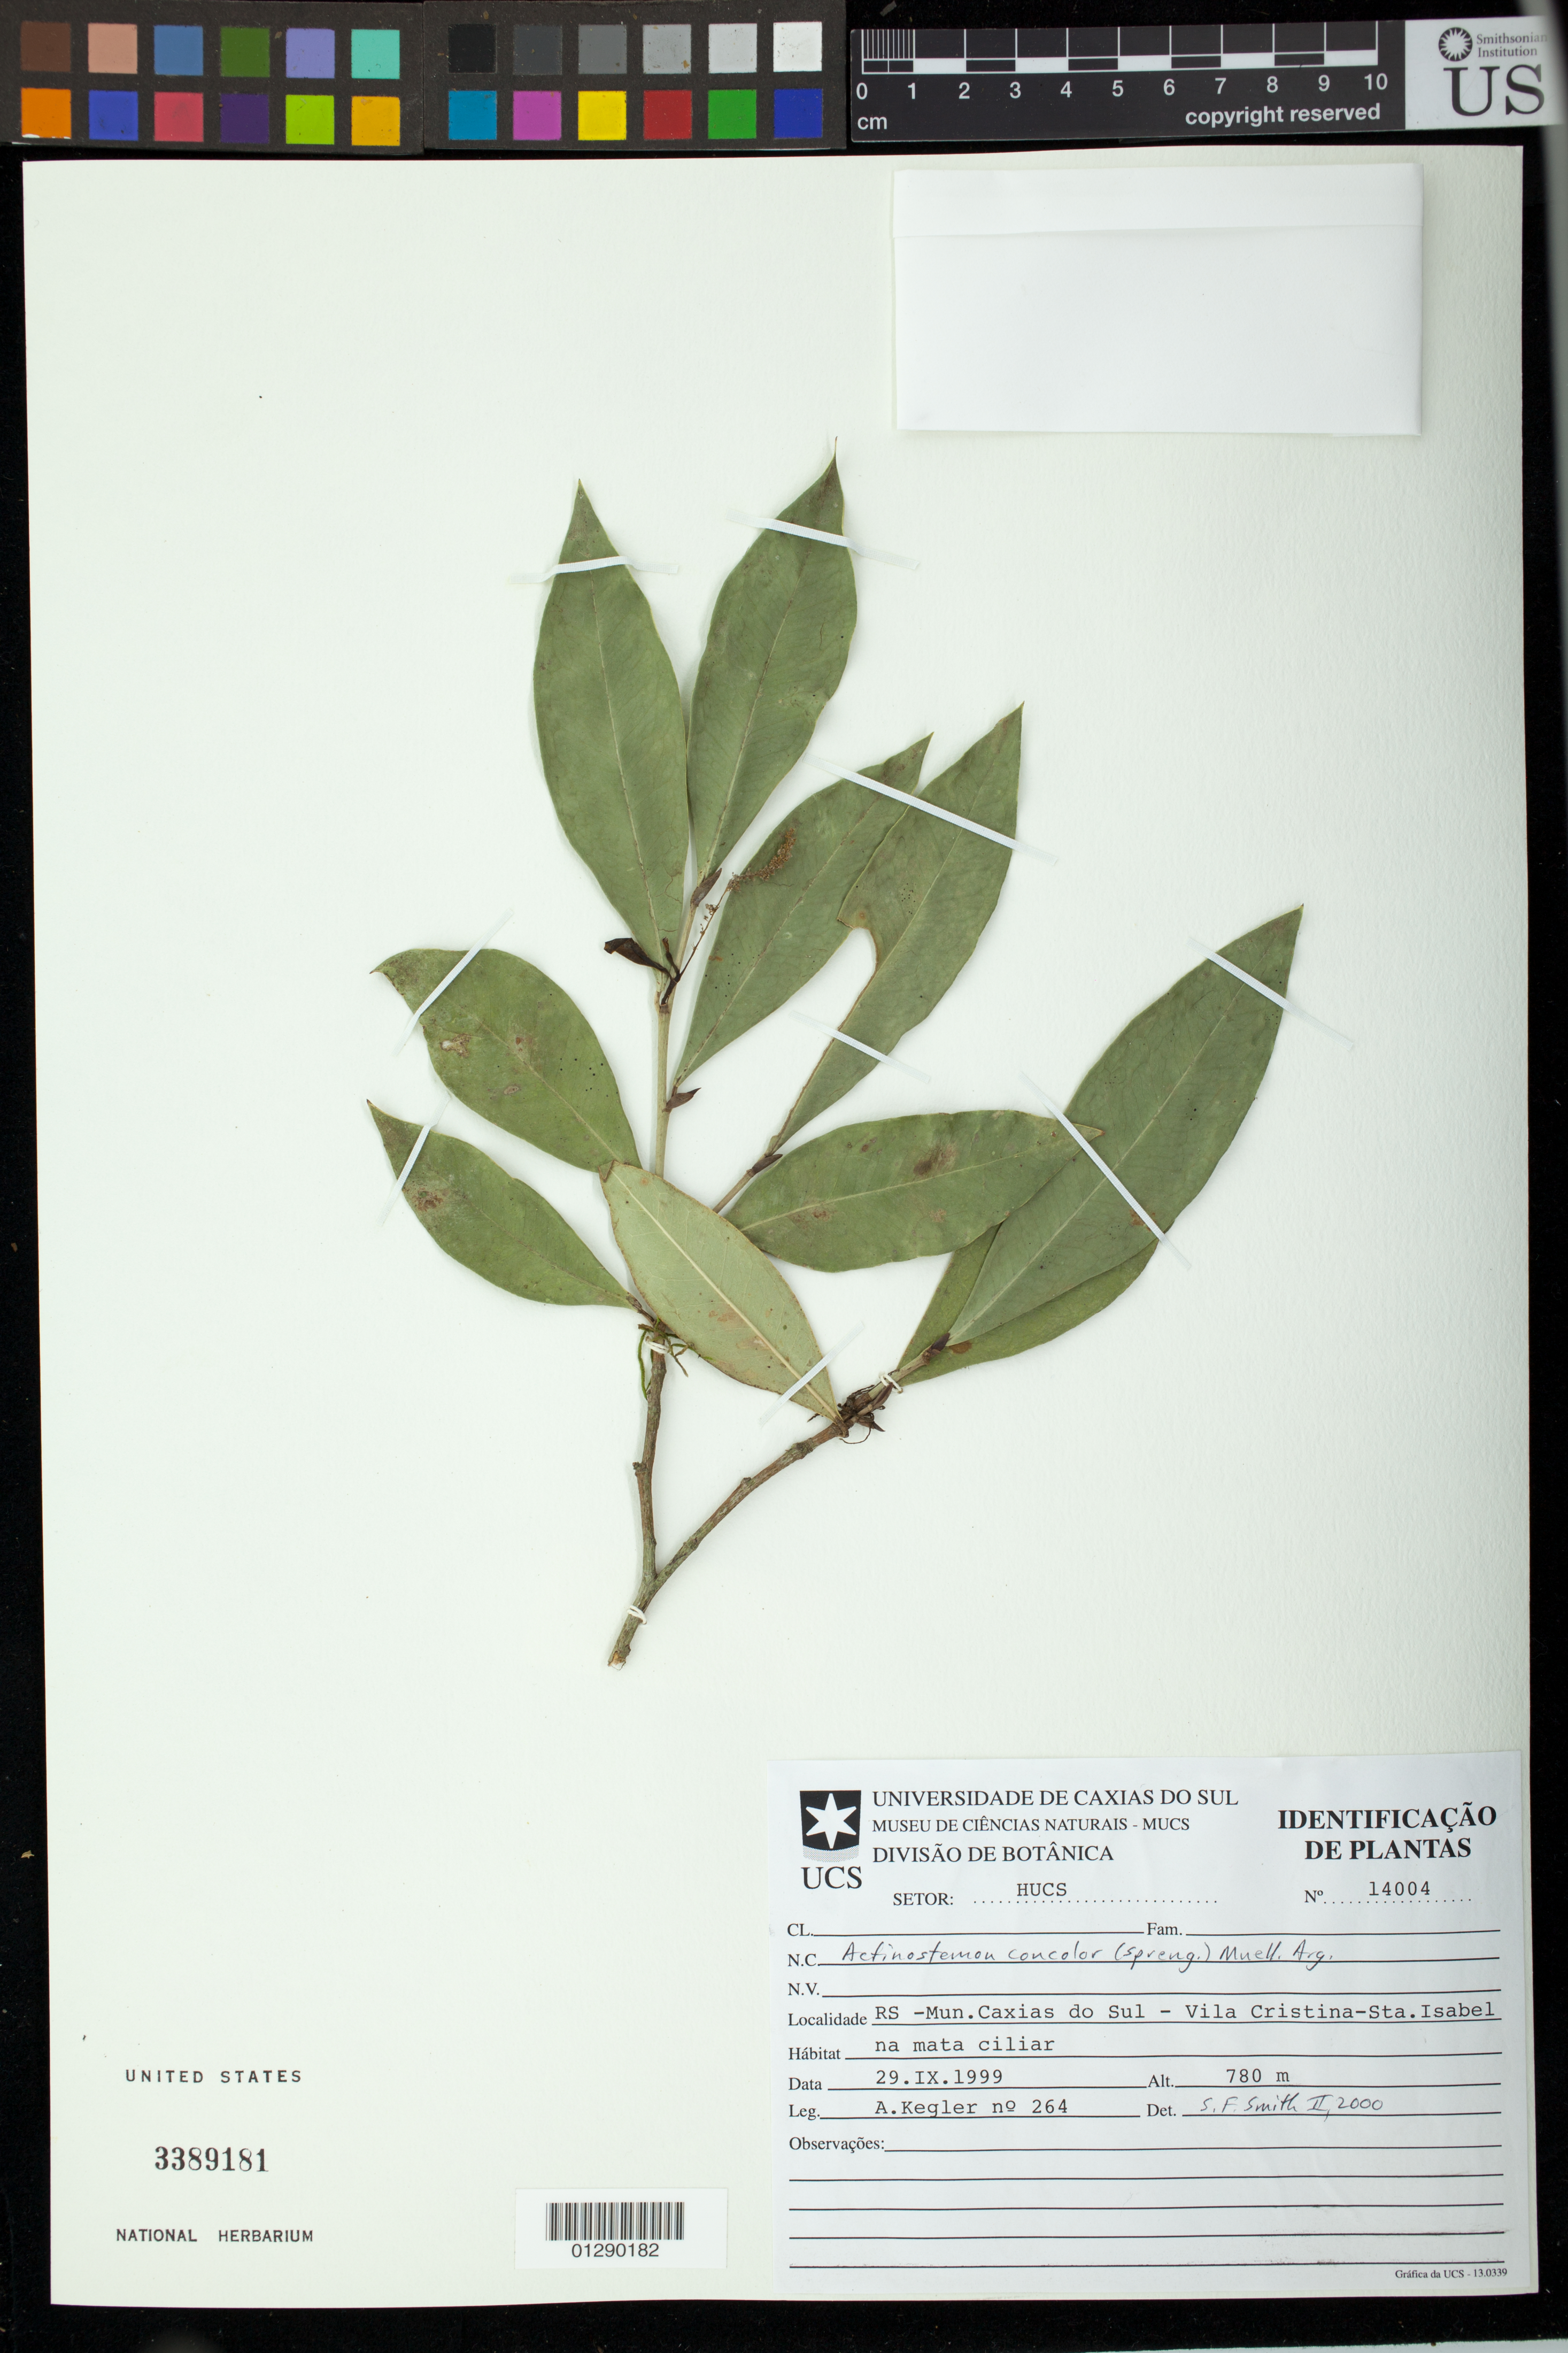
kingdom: Plantae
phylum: Tracheophyta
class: Magnoliopsida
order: Malpighiales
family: Euphorbiaceae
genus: Actinostemon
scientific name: Actinostemon concolor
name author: (Spreng.) Müll. Arg.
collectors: A. Kegler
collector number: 264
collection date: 1999-09-29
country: Brazil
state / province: Rio Grande do Sul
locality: Mun. Caxis do Sul - Vila Cristina-Sta. Isabel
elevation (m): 780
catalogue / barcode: US 3389181